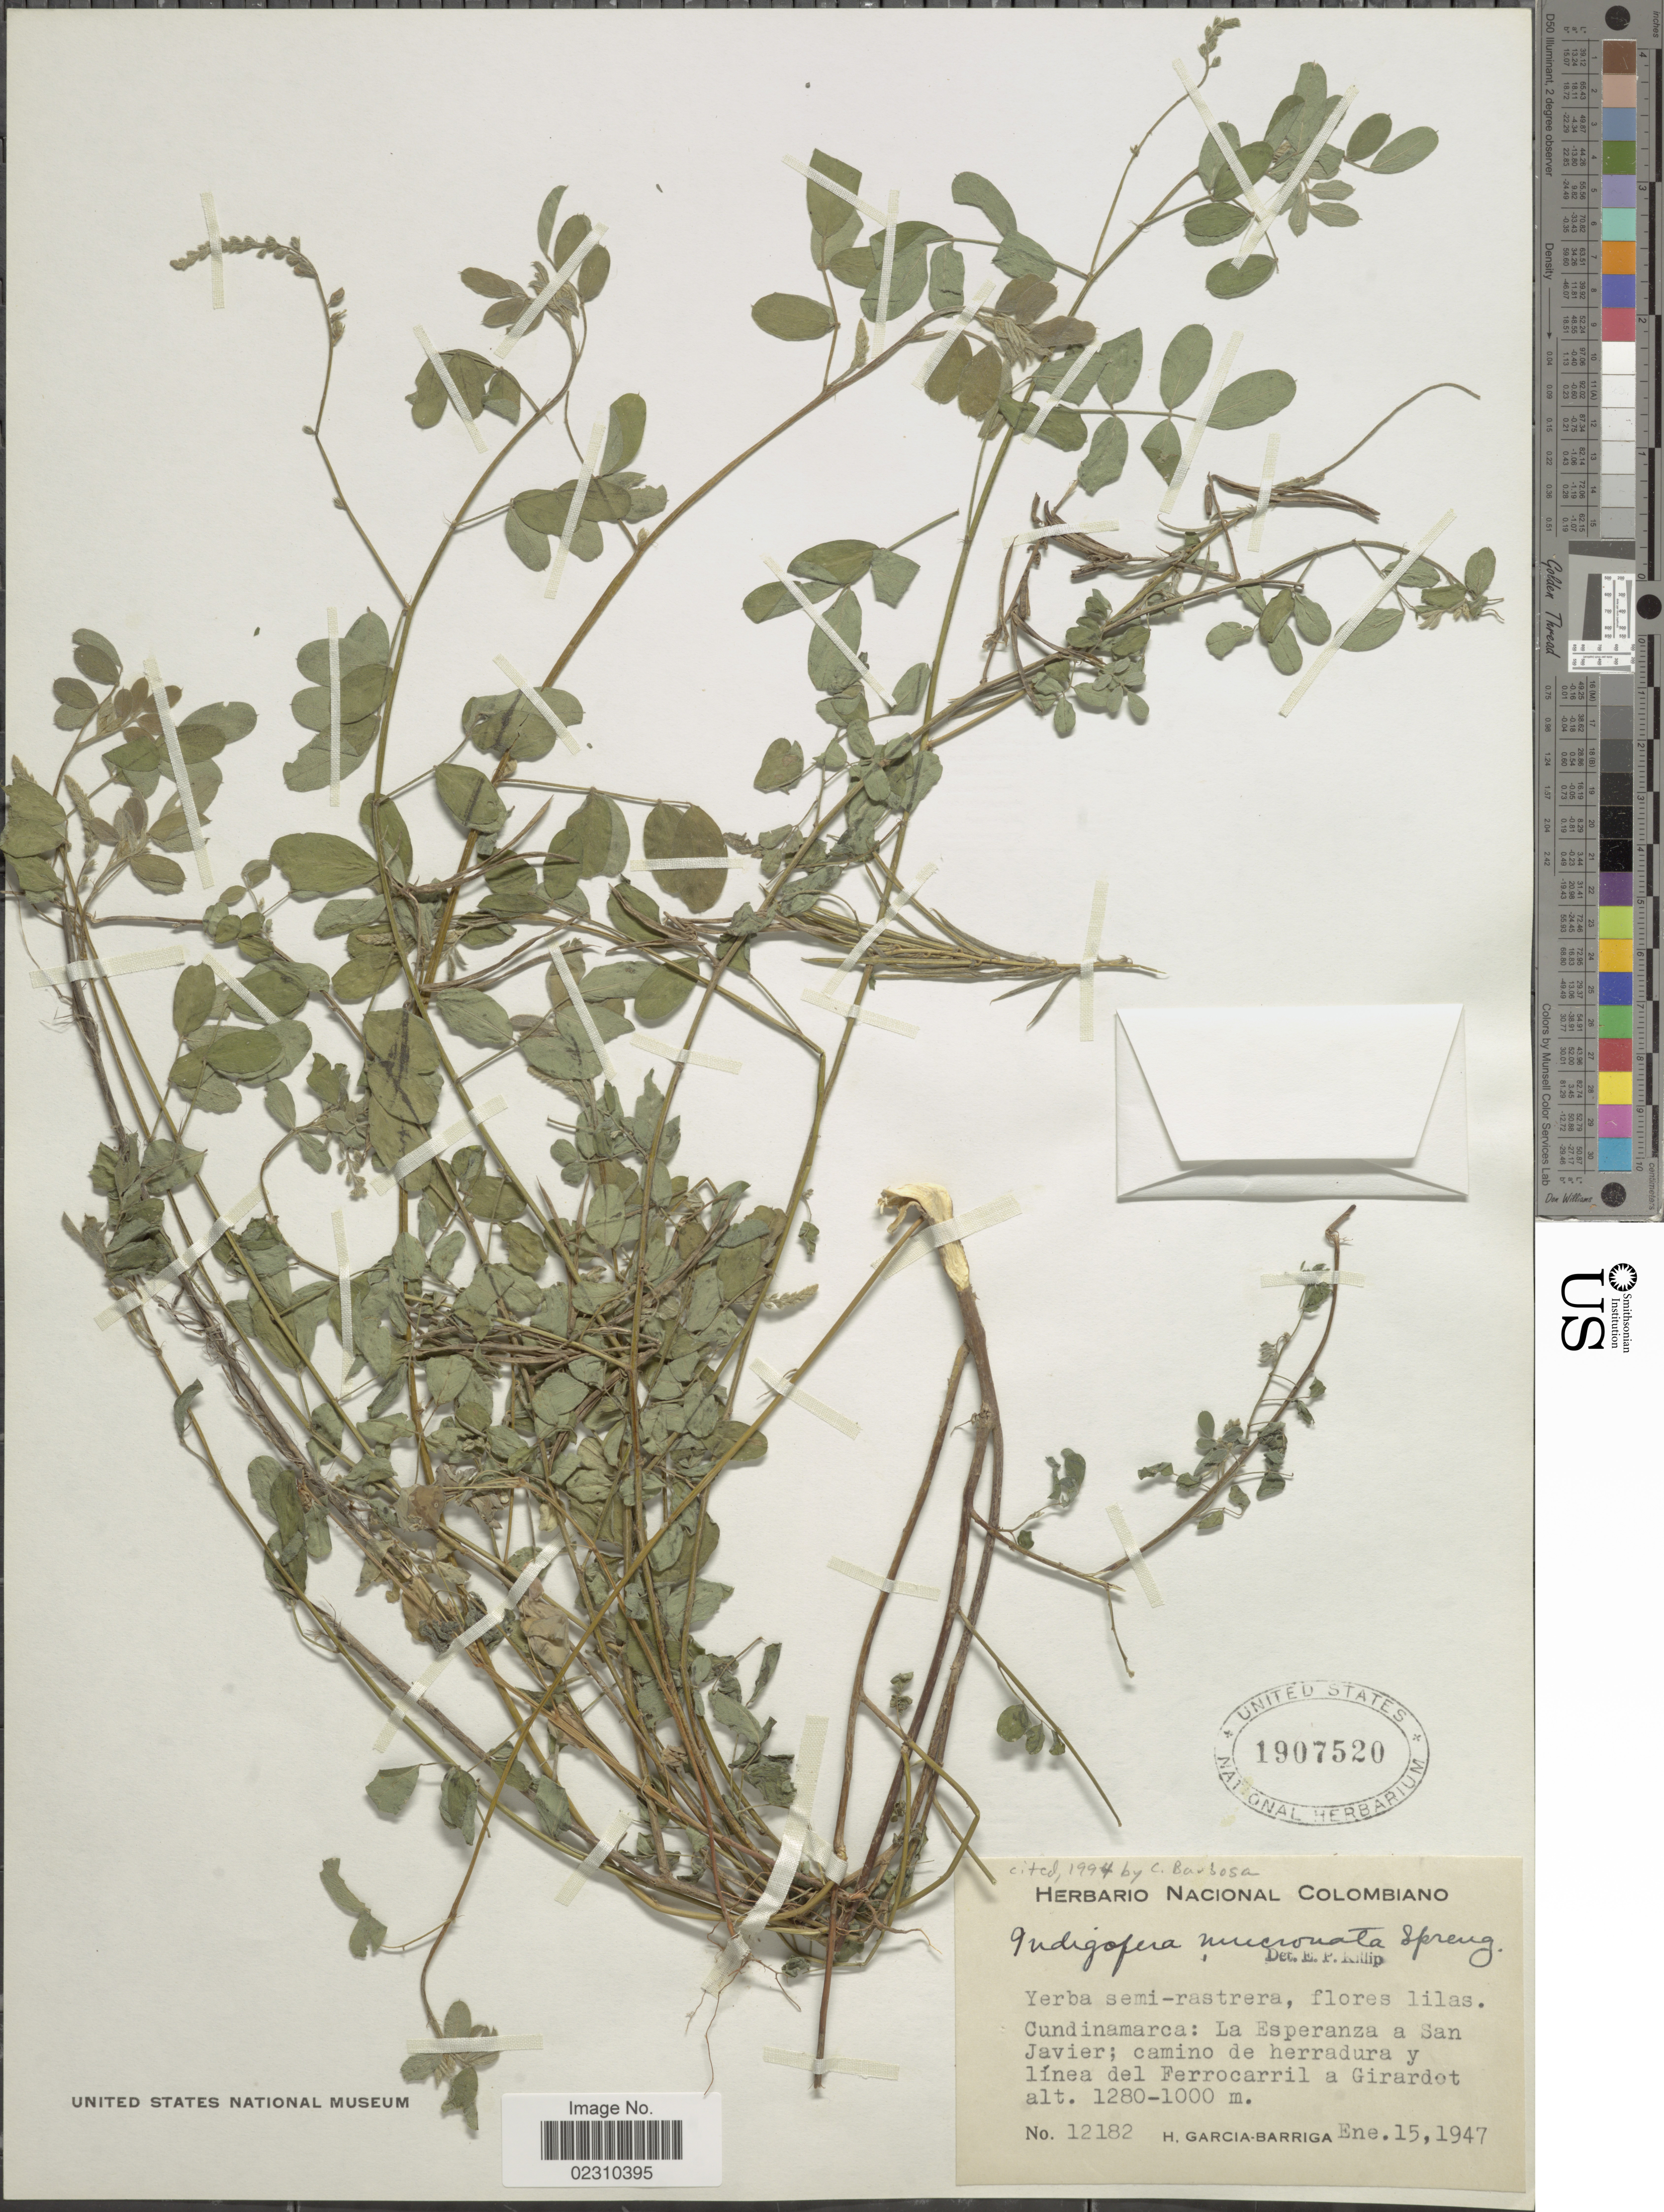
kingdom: Plantae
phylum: Tracheophyta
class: Magnoliopsida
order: Fabales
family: Fabaceae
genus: Indigofera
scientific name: Indigofera mucronata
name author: Lam.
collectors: H. García Barriga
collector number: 12182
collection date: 1947-01-15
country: Colombia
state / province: Cundinamarca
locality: Cundinamarca: La Esperanza a San Javier: Camino de herradura y Linea del Ferro carril a Girardot.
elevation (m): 1000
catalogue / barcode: US 1907520